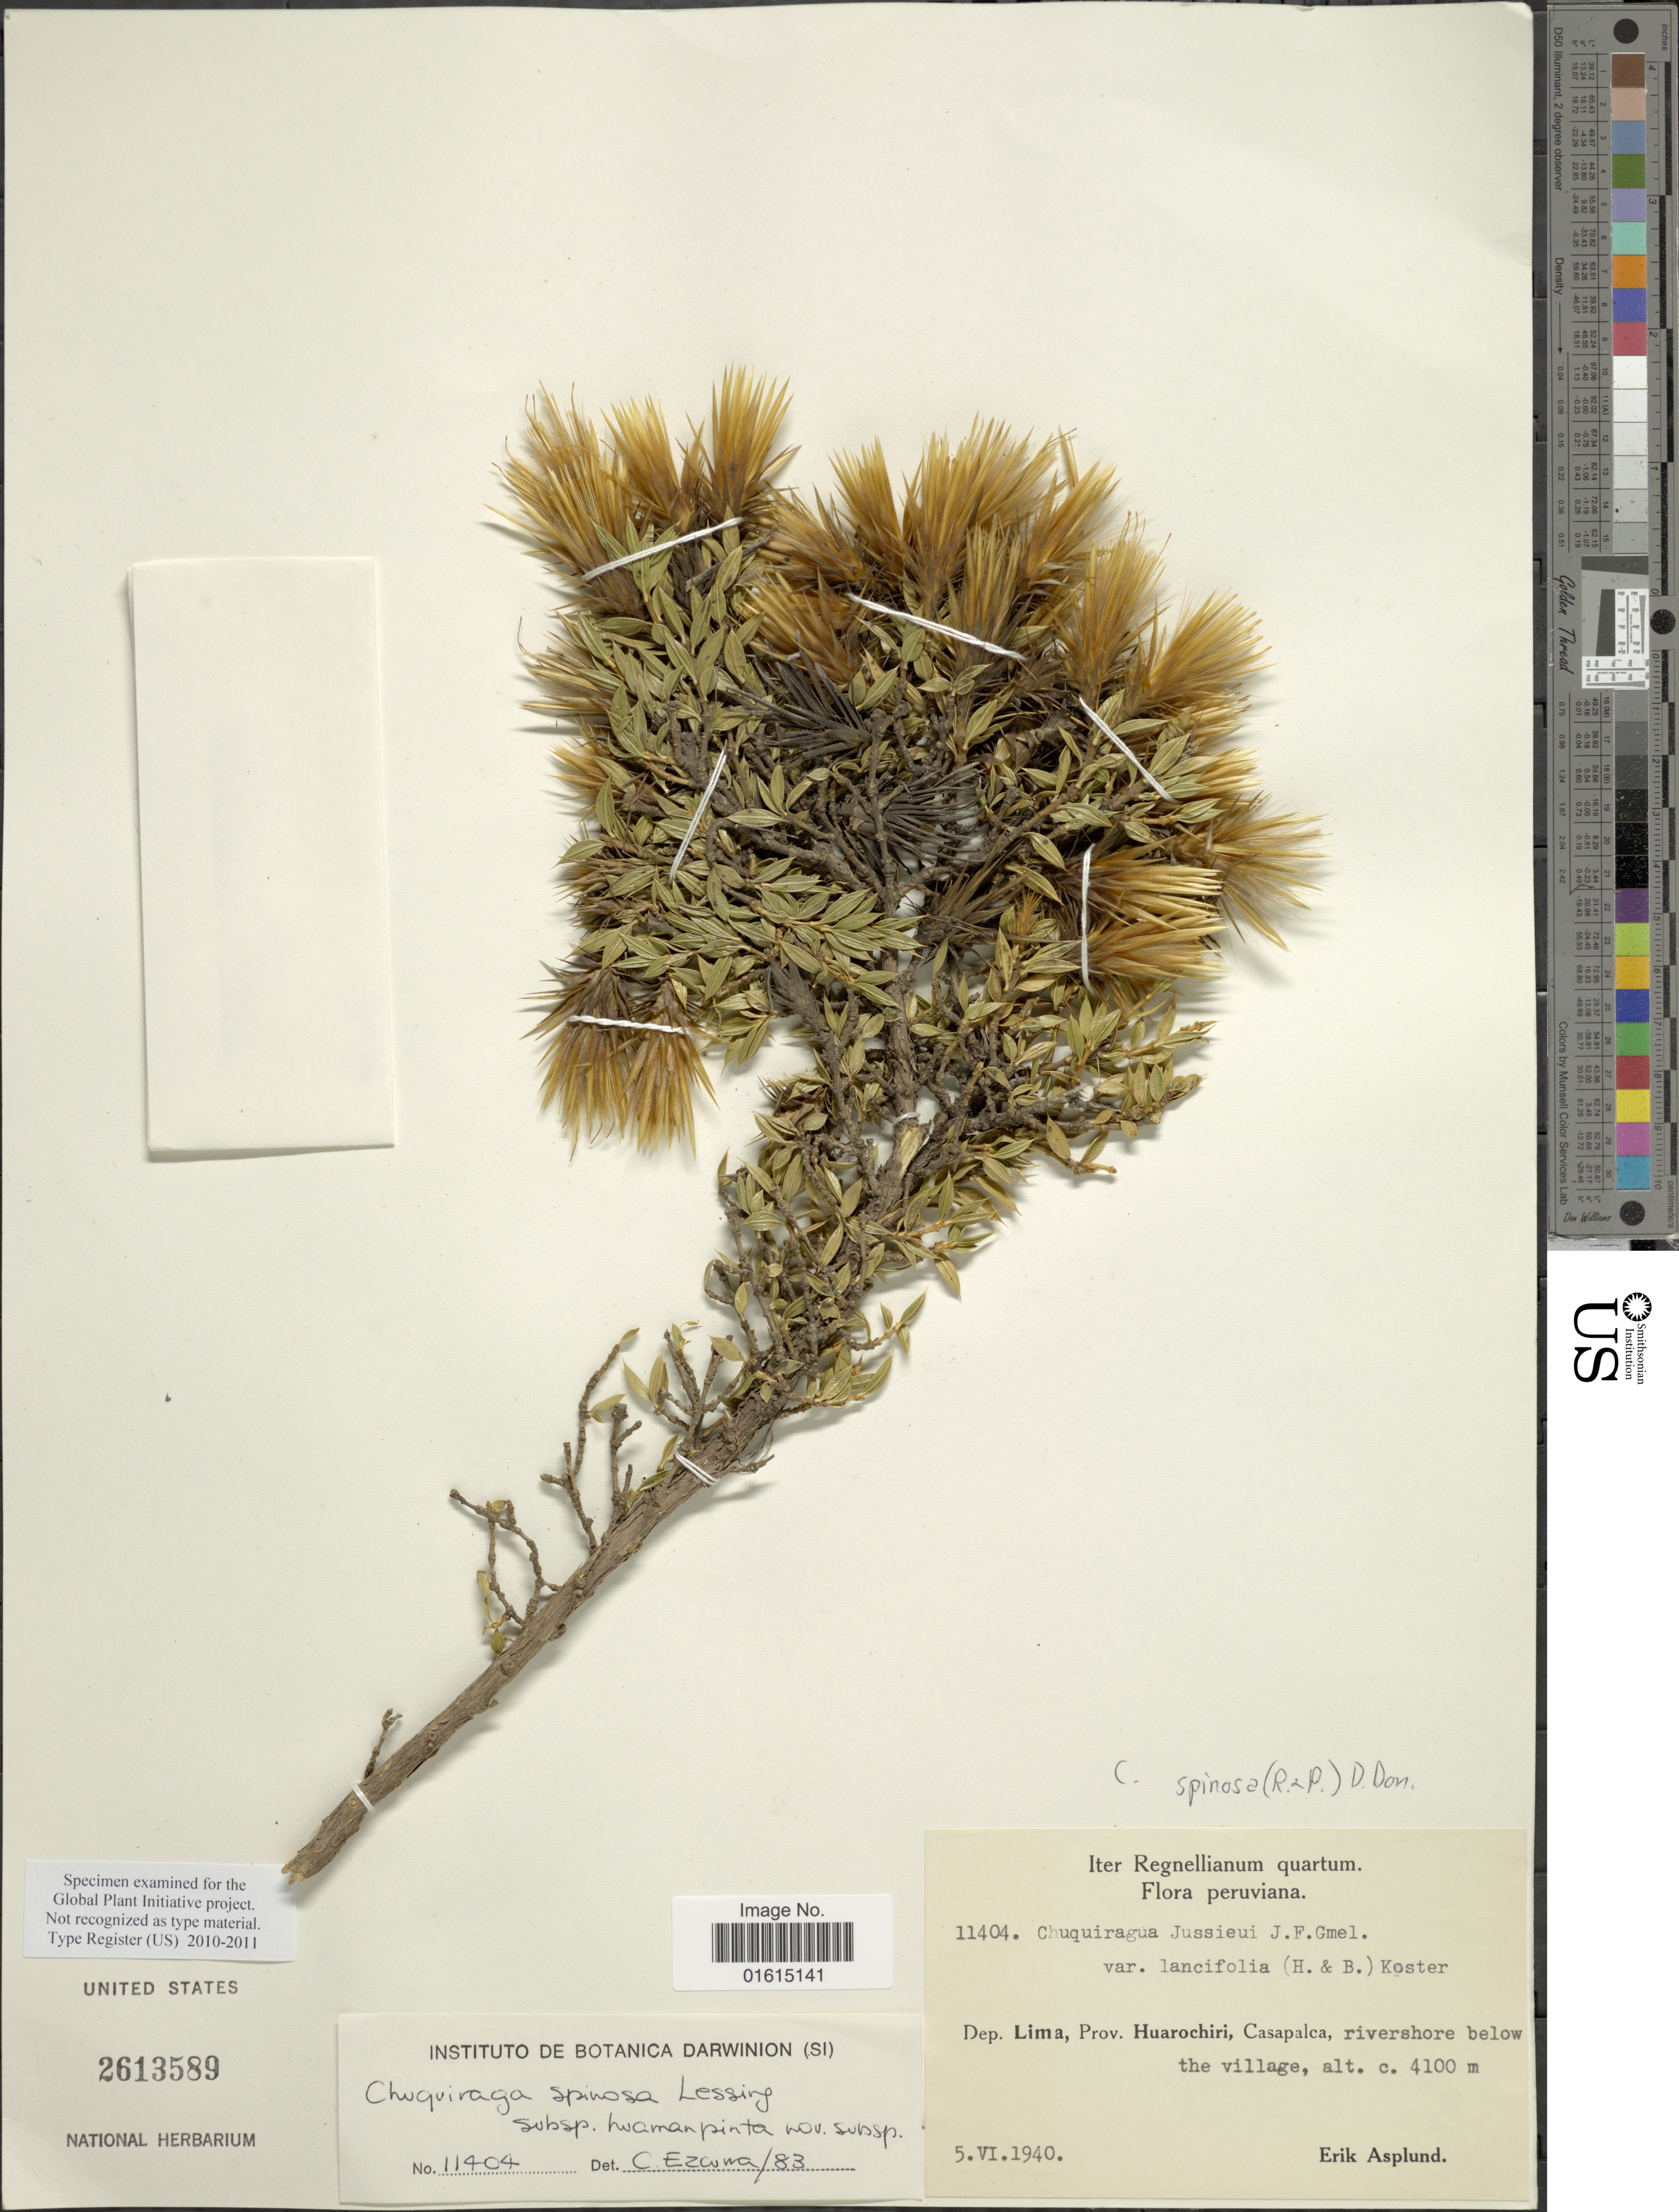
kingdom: Plantae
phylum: Tracheophyta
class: Magnoliopsida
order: Asterales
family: Asteraceae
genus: Chuquiraga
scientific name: Chuquiraga spinosa subsp. huamanpinta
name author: C. Ezcurra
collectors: E. Asplund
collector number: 11404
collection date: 1940-06-05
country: Peru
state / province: Lima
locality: Peruviana, Dep. Lima, Prov. Huarochiri, Casapalca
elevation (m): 4100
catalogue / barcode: US 2613589